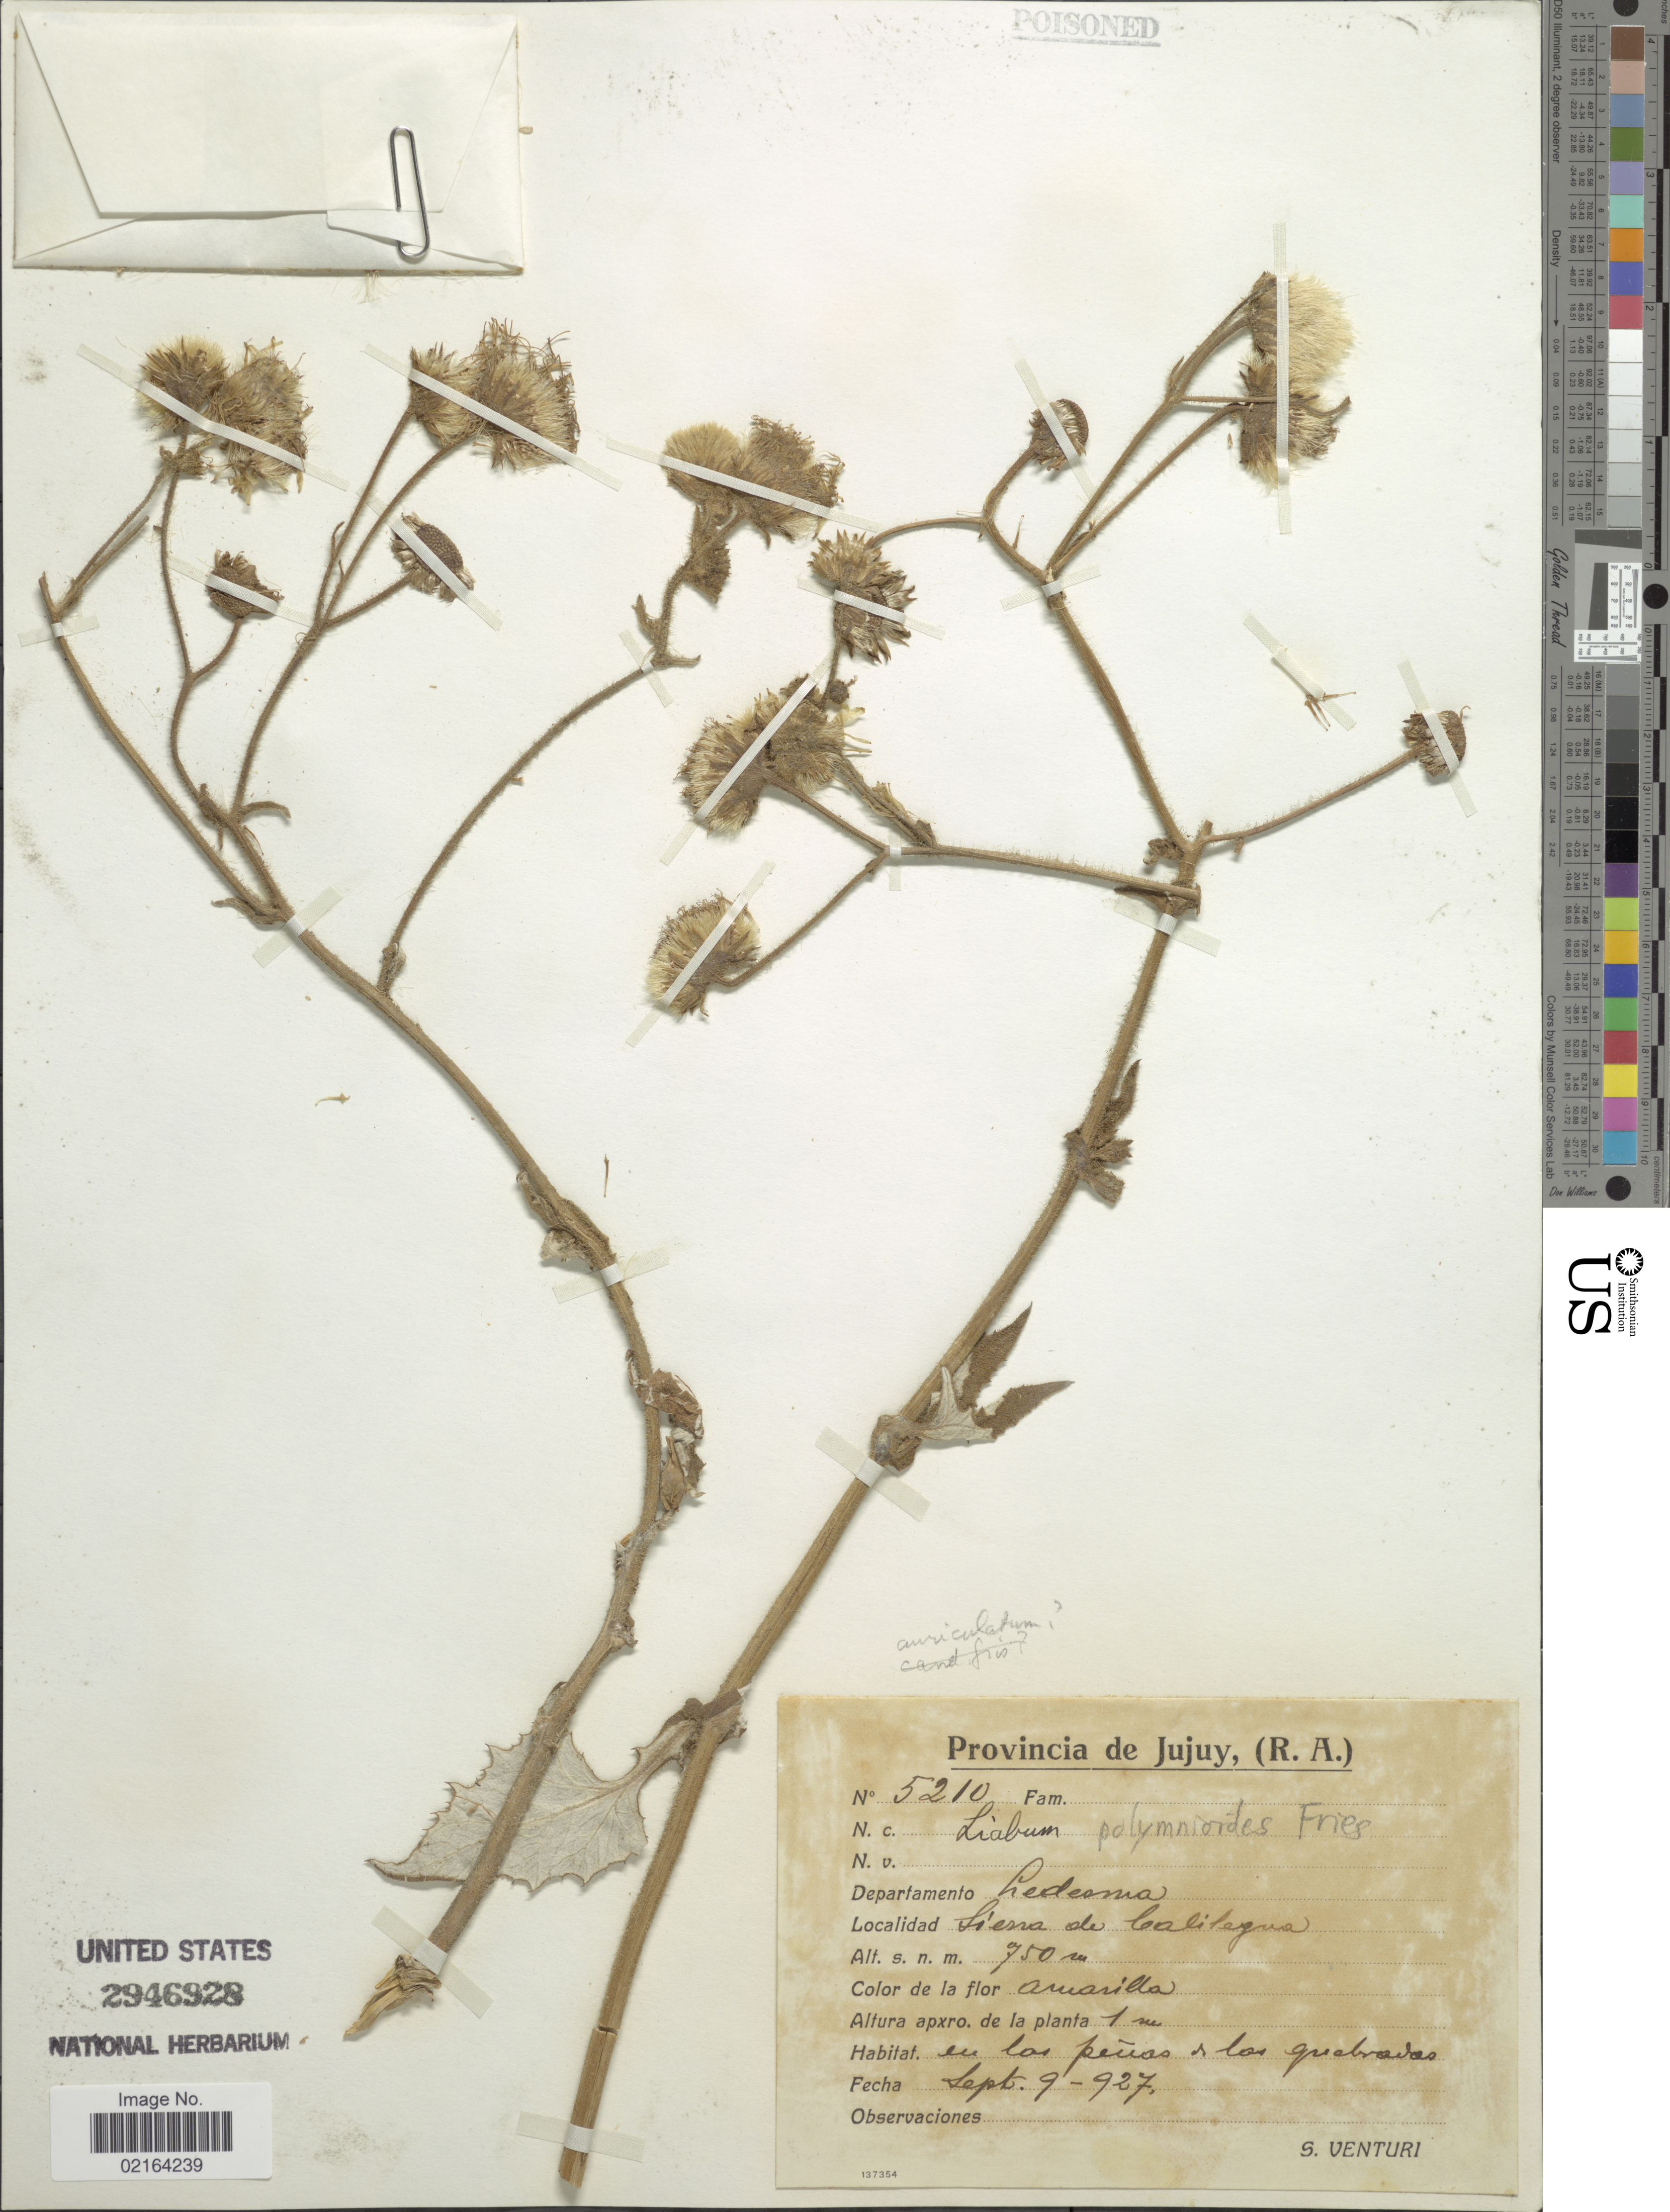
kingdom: Plantae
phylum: Tracheophyta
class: Magnoliopsida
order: Asterales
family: Asteraceae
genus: Microliabum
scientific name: Microliabum polymnioides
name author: (R.E. Fr.) H. Rob.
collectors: S. Venturi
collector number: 5210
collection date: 1927-09-09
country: Argentina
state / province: Jujuy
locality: Provincia de Jujuy (R.A.) Departamento Ledesma, Sierra de Calilegua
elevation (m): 750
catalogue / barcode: US 2946928